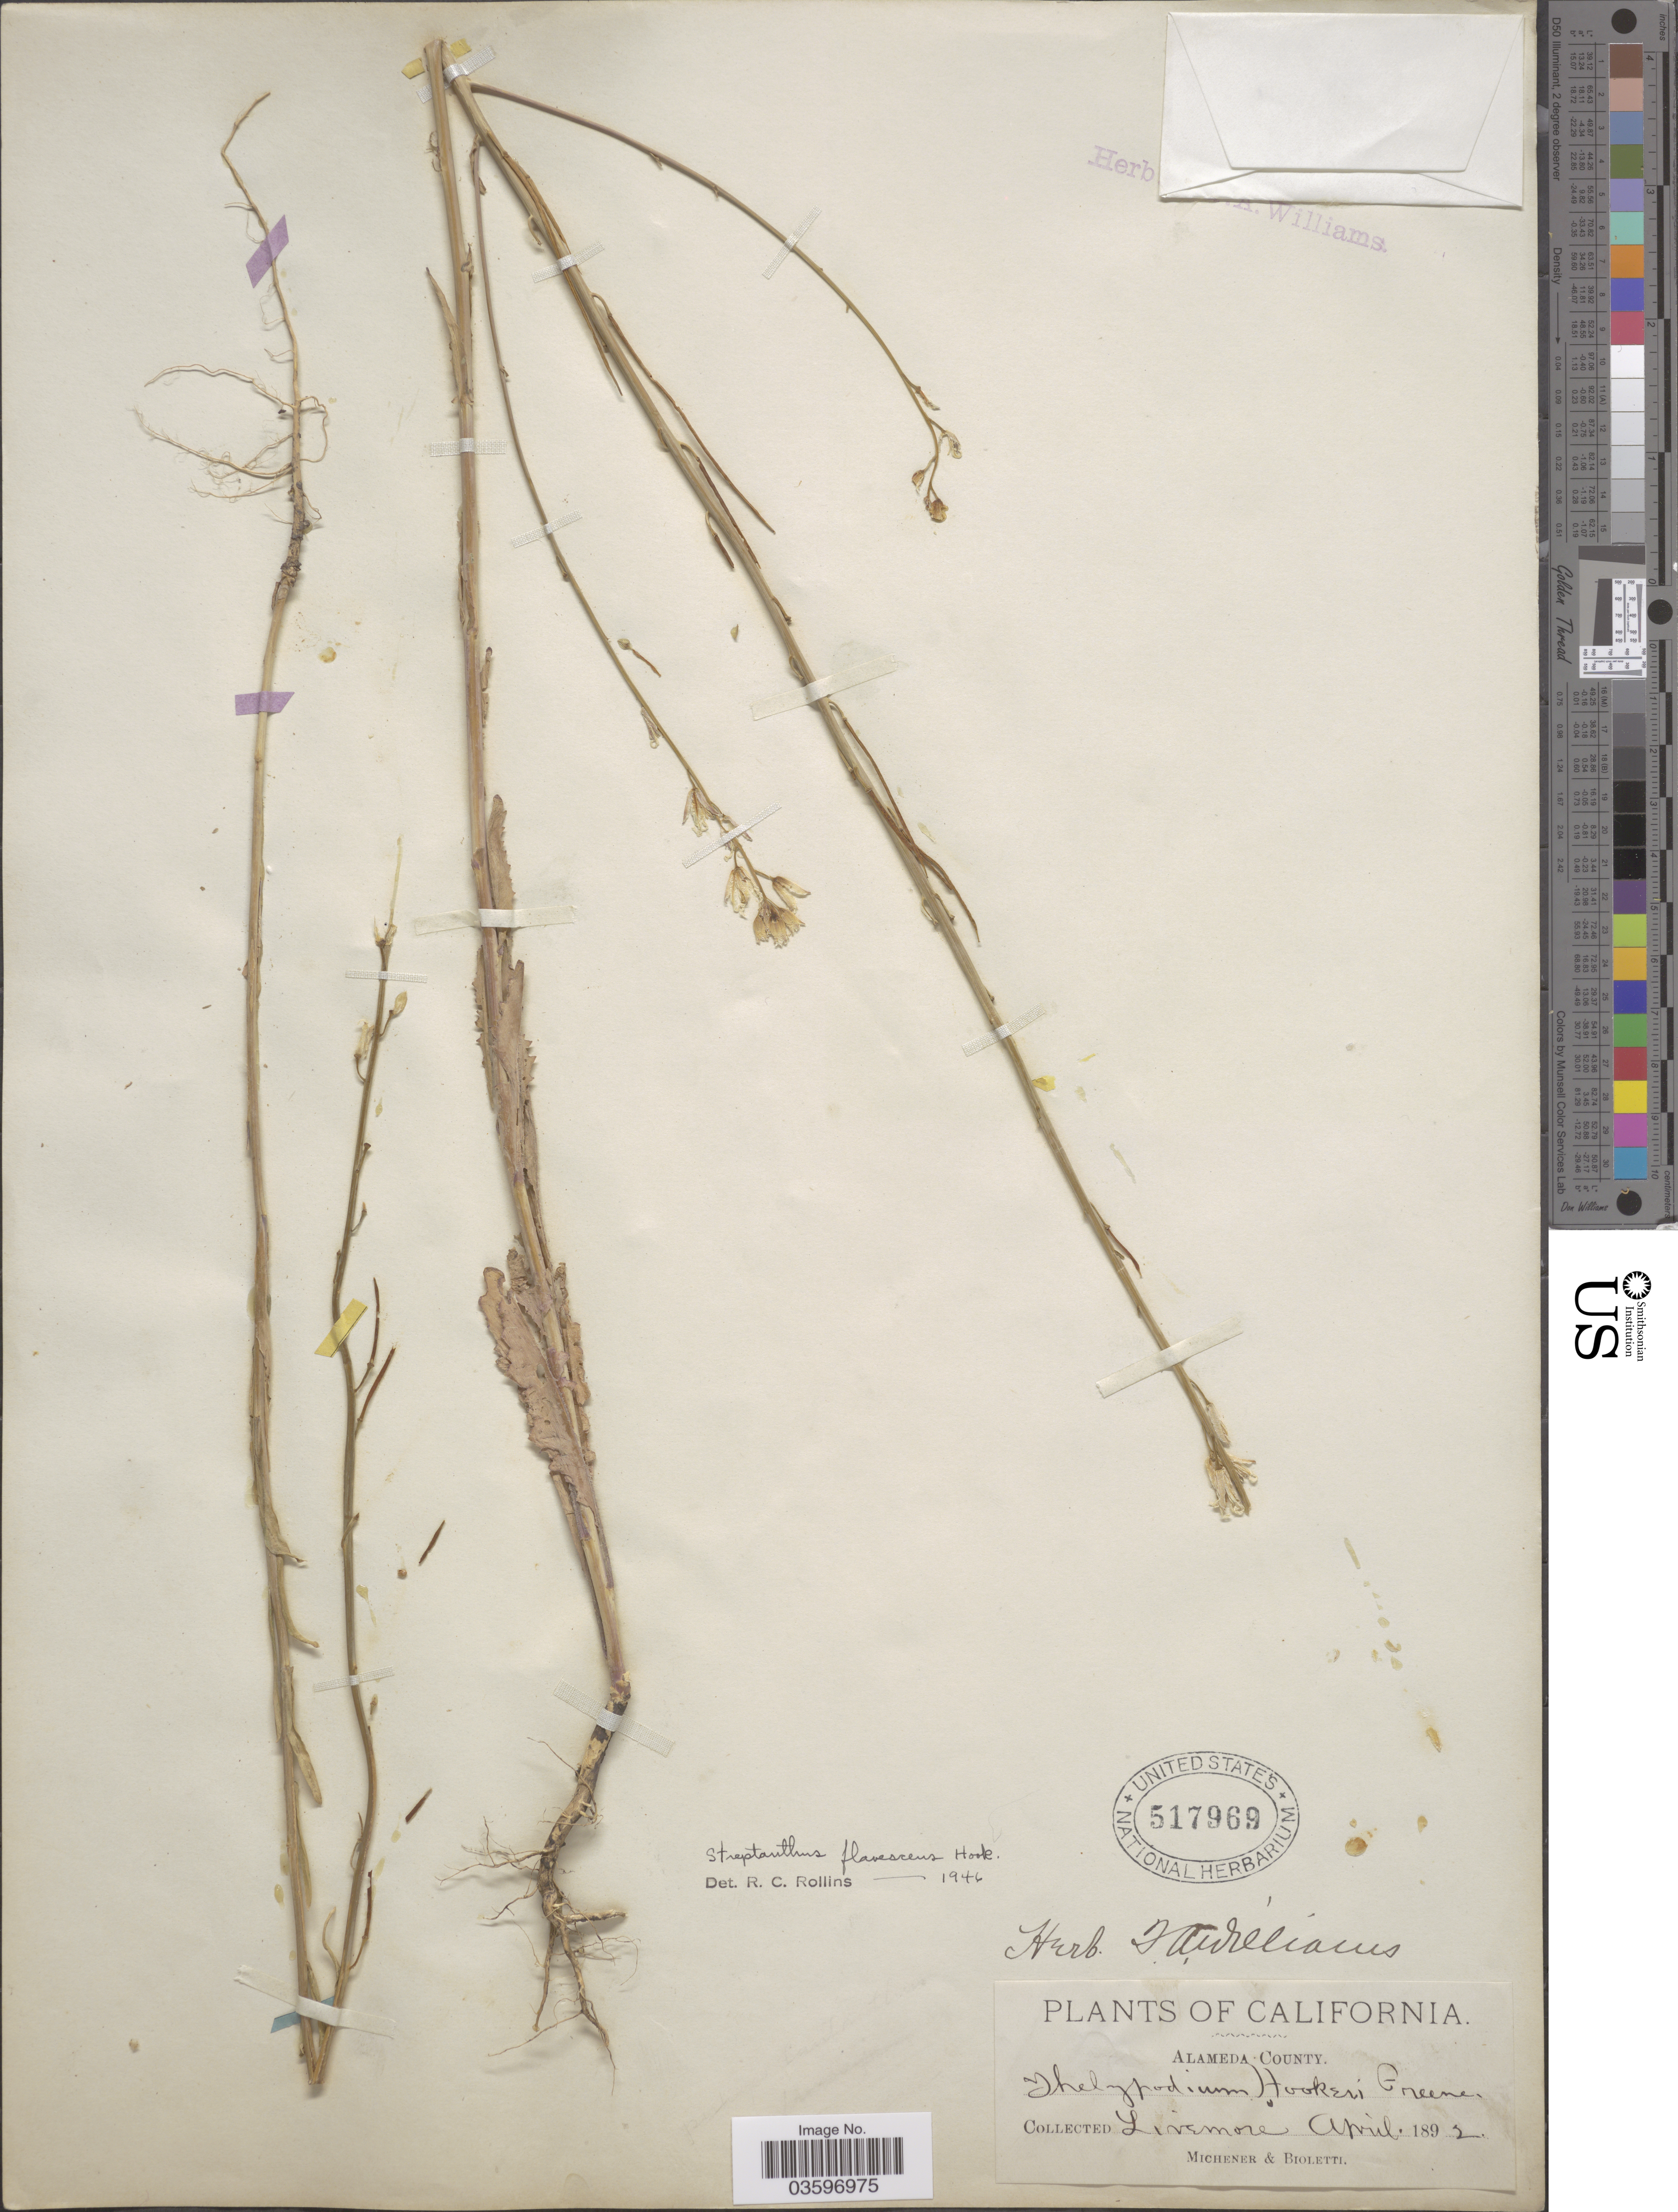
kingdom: Plantae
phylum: Tracheophyta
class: Magnoliopsida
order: Brassicales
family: Brassicaceae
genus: Caulanthus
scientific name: Caulanthus flavescens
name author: (Hook.) Payson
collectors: -. Michener & -- Bioletti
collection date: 1892-04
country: United States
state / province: California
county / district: Alameda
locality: Alameda County. Livermore.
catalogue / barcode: US 517969